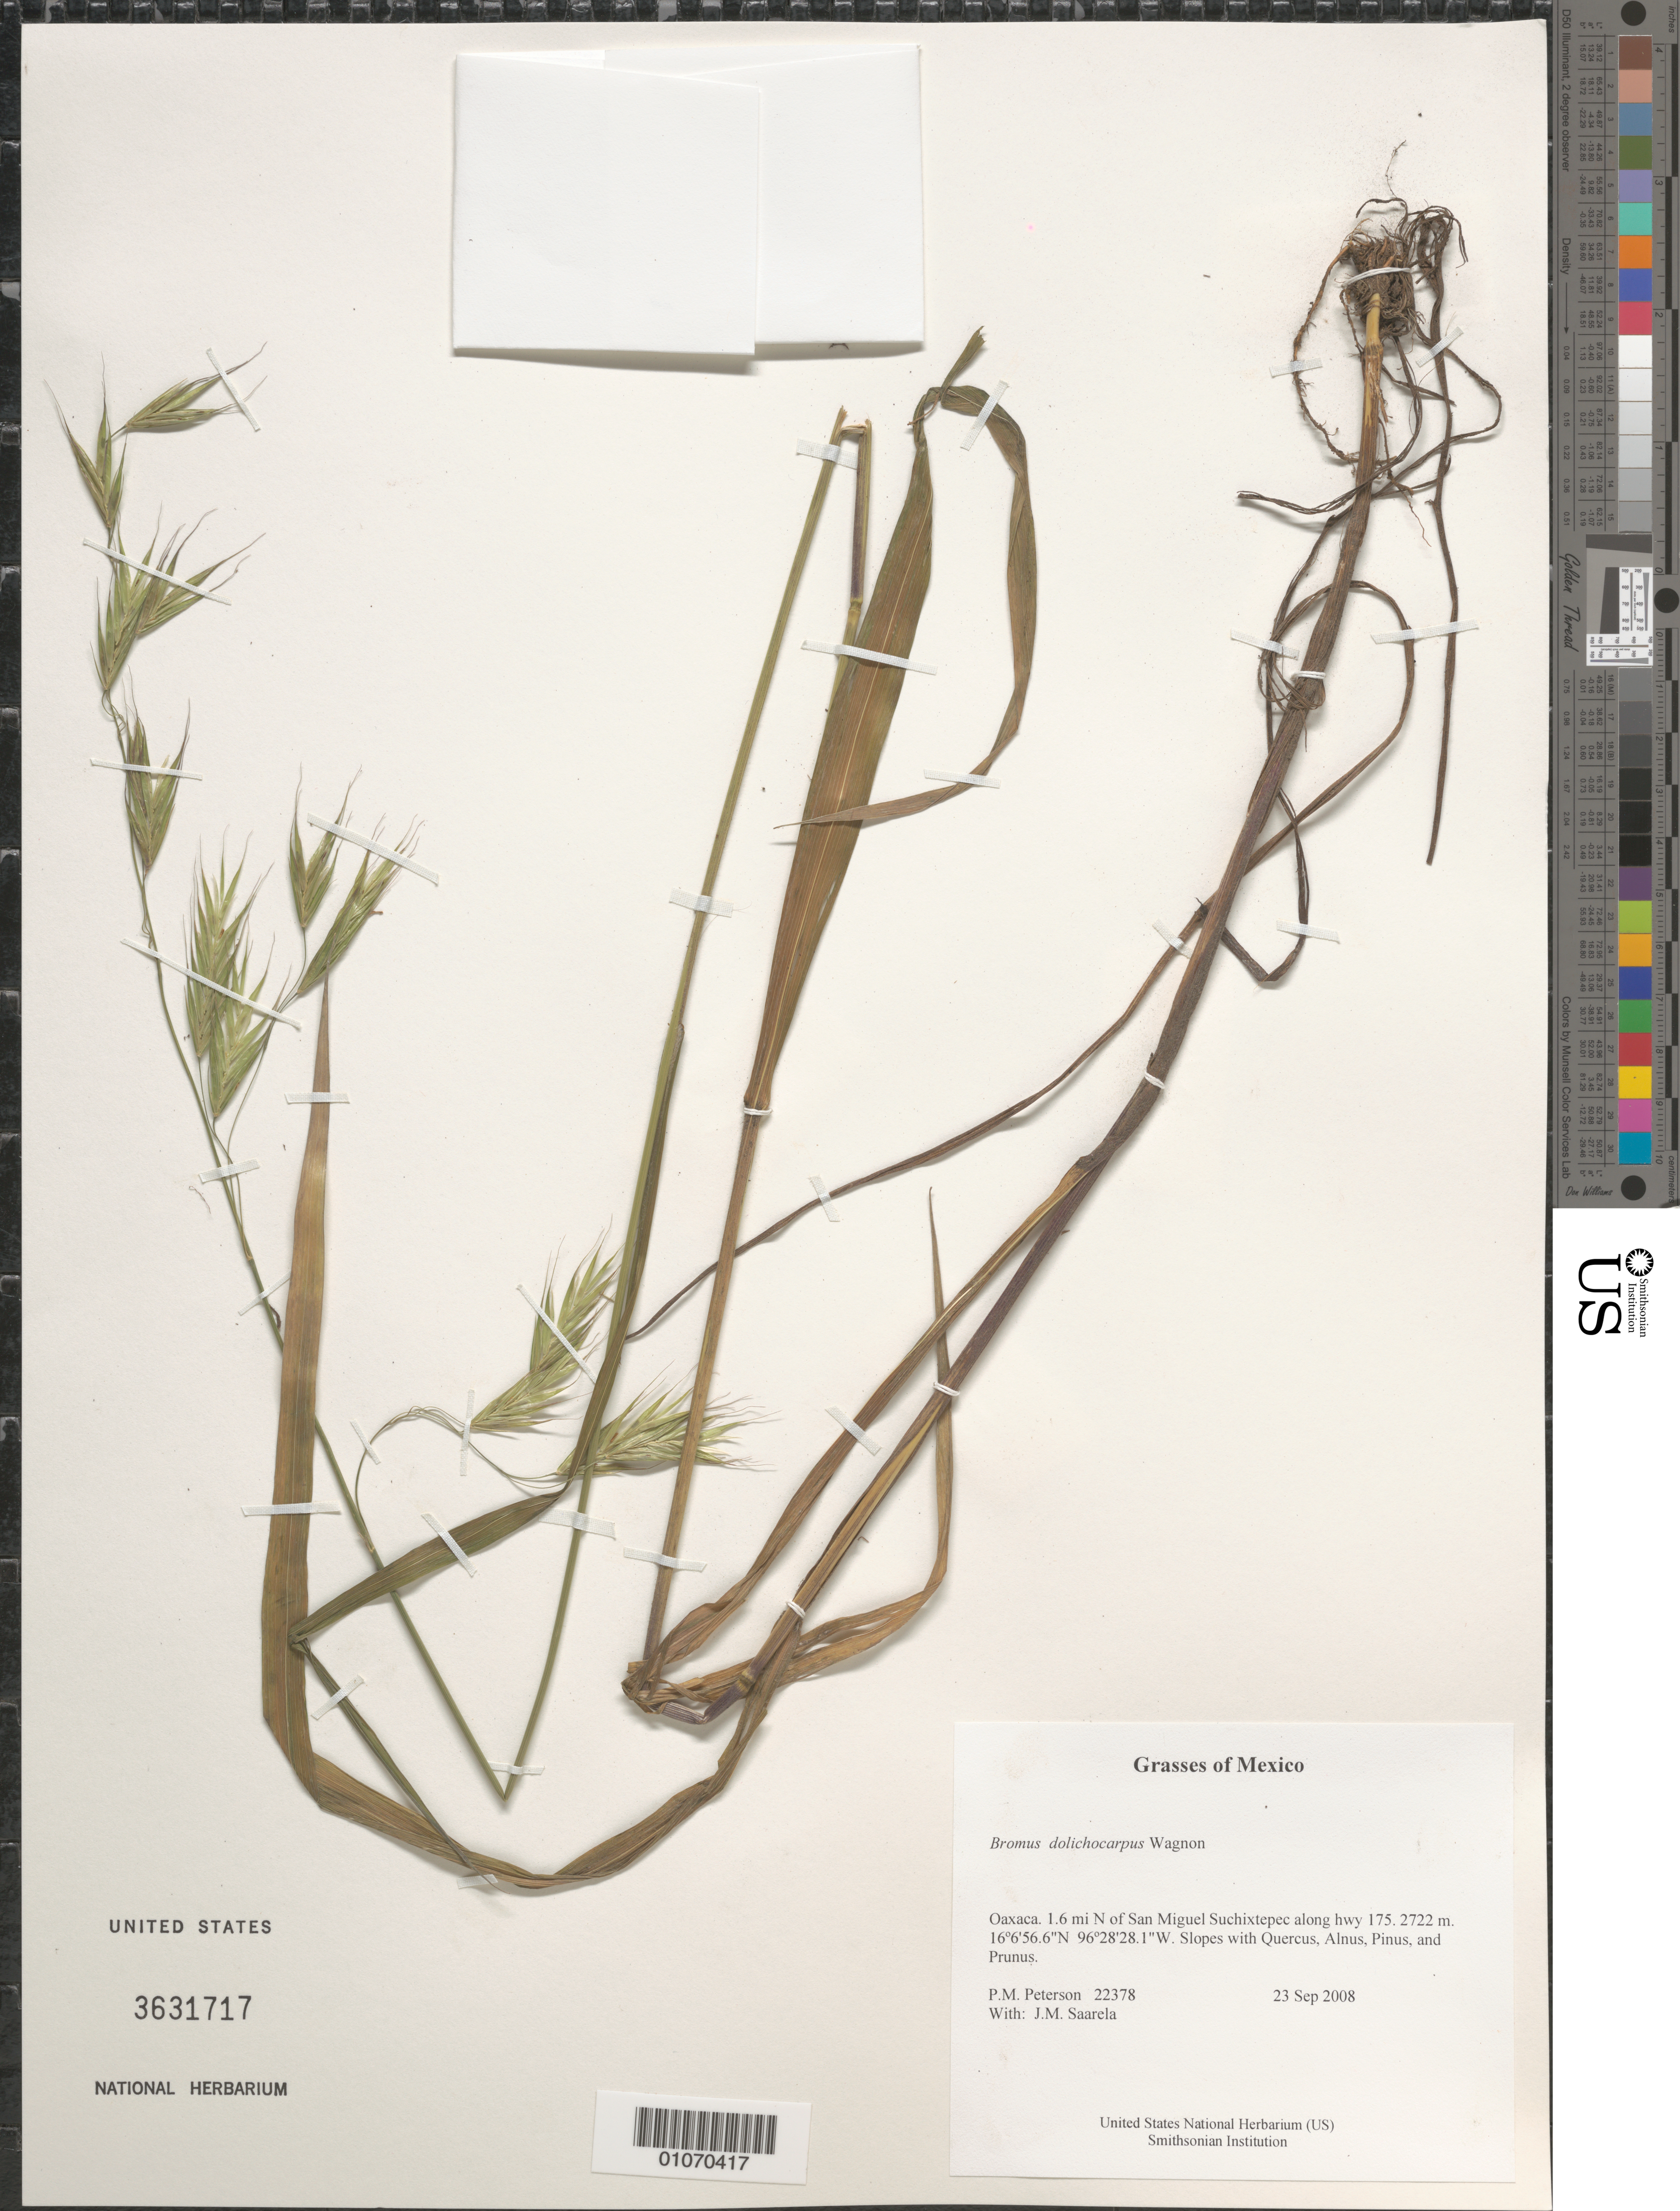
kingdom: Plantae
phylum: Tracheophyta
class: Liliopsida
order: Poales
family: Poaceae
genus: Bromus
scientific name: Bromus dolichocarpus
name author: Wagnon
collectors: P. M. Peterson & J. Saarela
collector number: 22378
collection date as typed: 23 Sep 2008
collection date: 2008-09-23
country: Mexico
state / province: Oaxaca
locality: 1.6 mi N of San Miguel Suchixtepec along hwy 175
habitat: Slopes with Quercus, Alnus, Pinus, and Prunus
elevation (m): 2722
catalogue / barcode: US 3631717